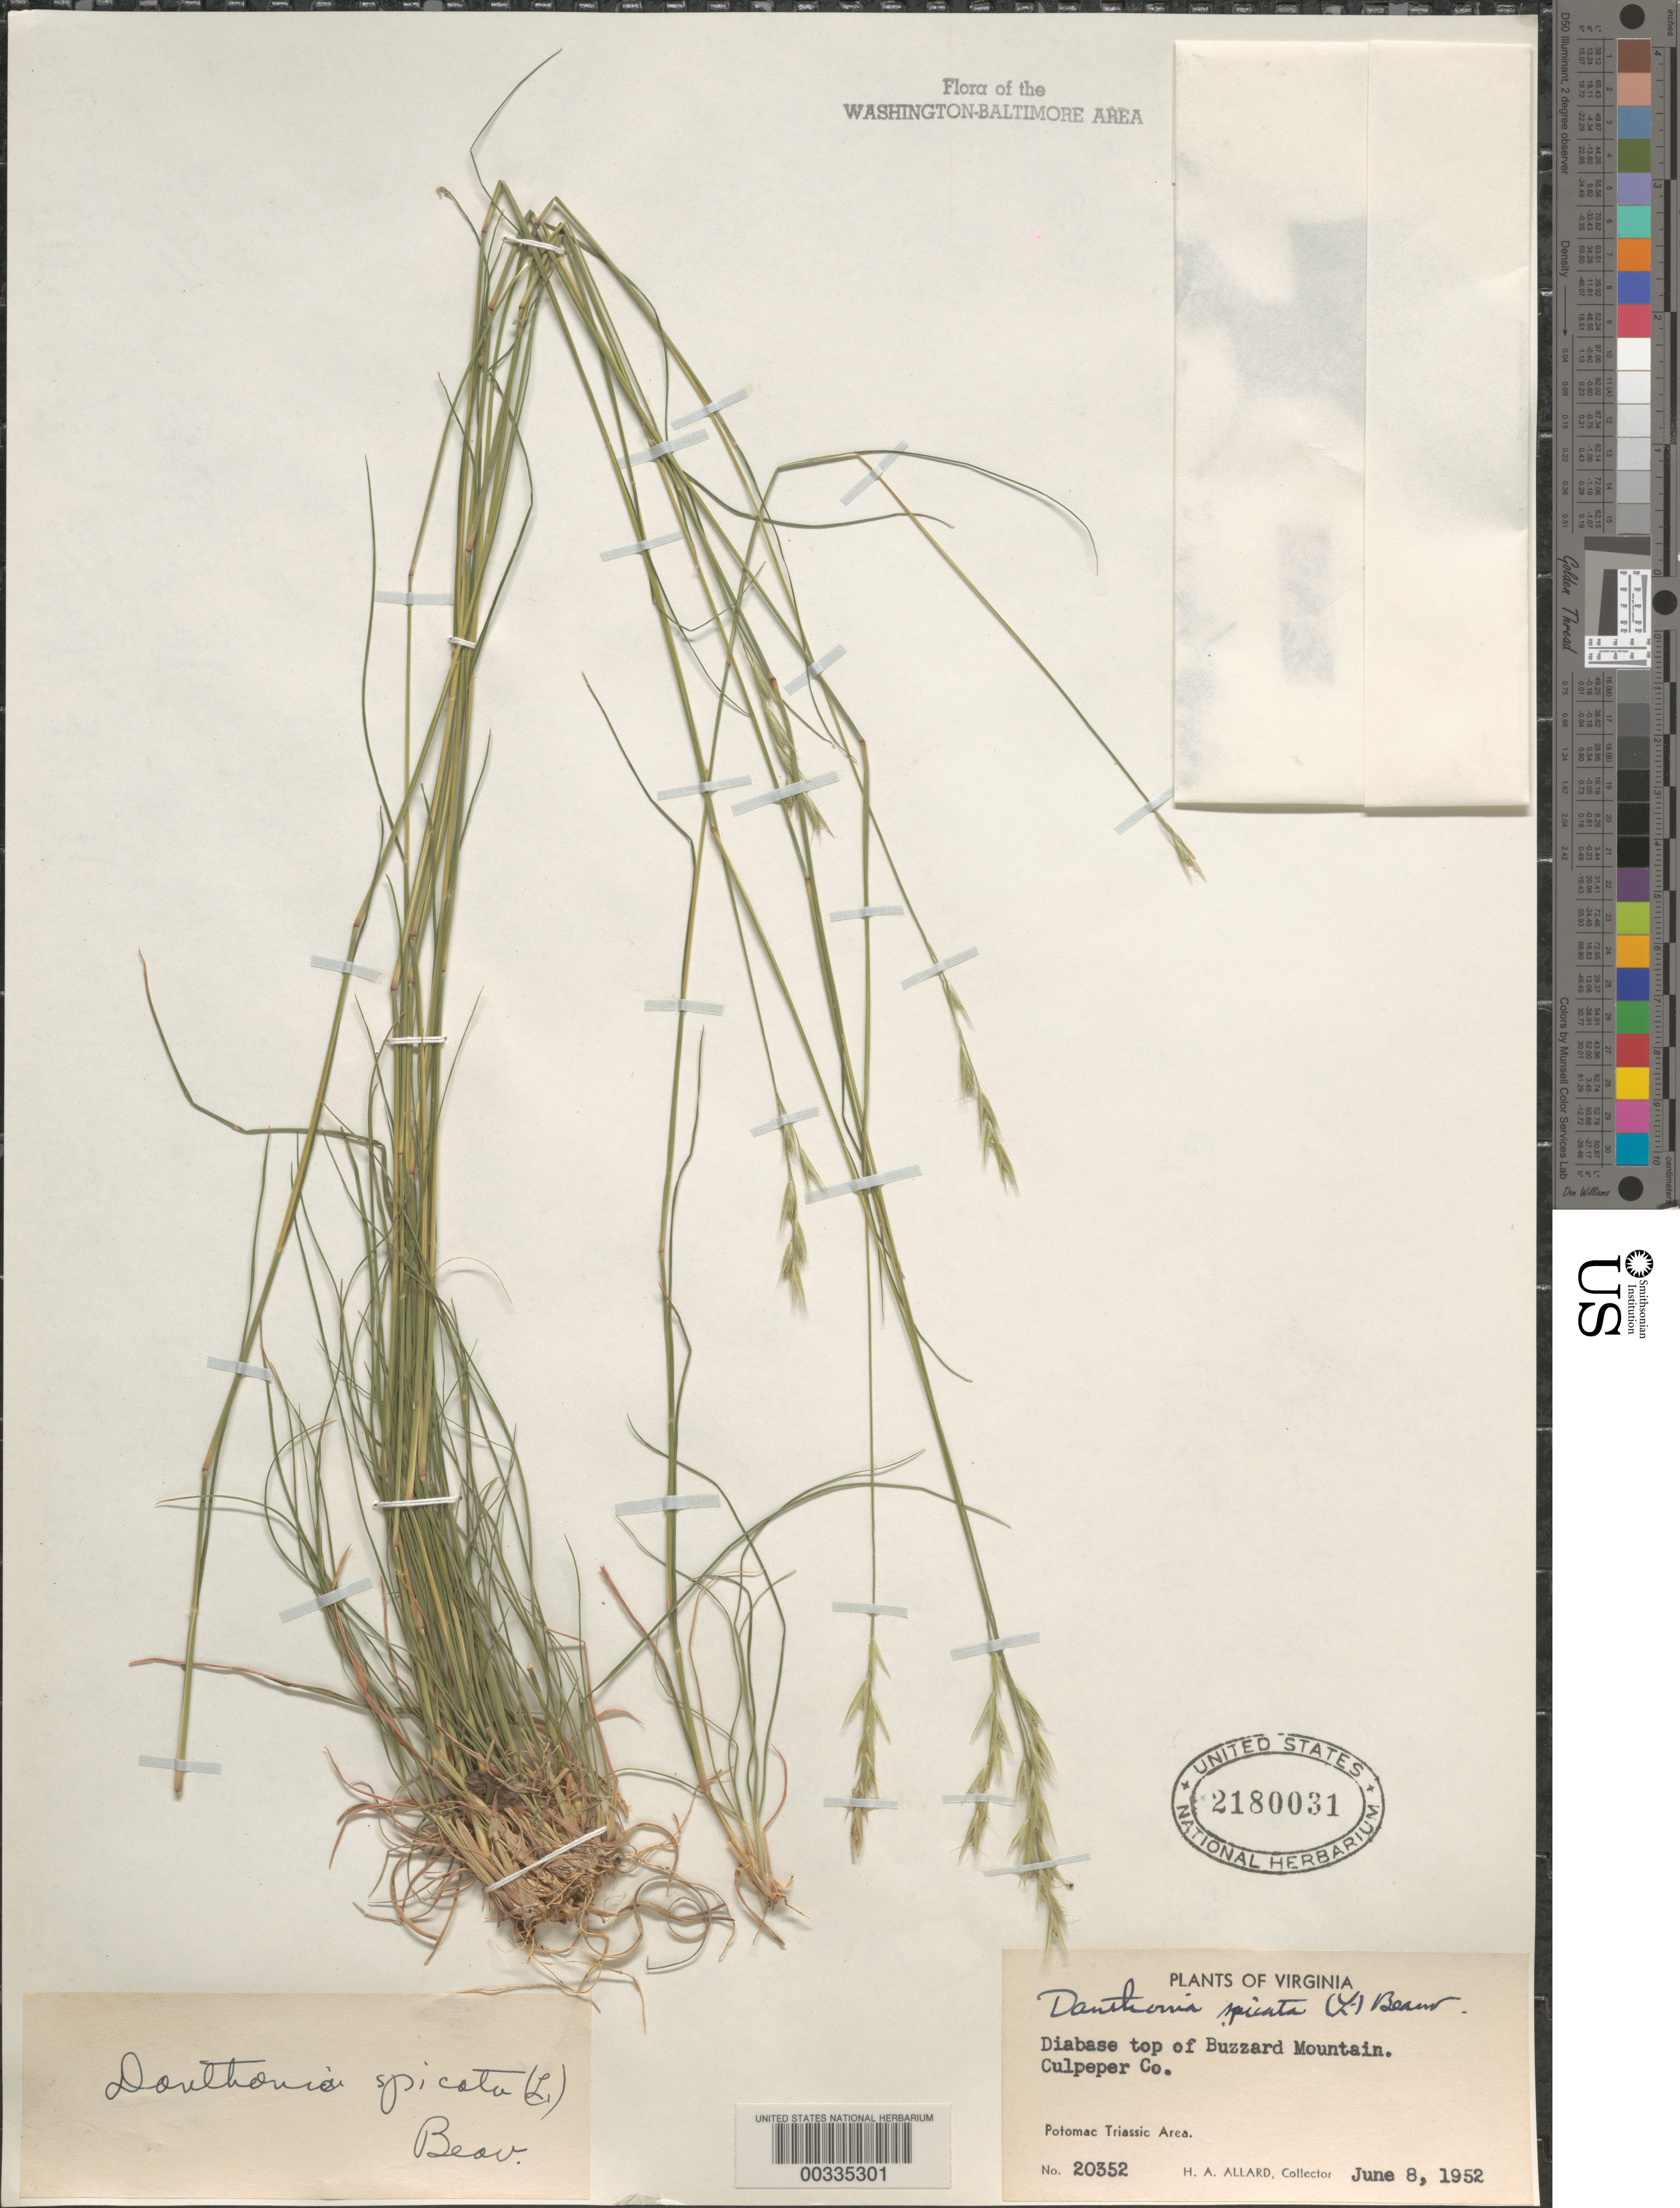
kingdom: Plantae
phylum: Tracheophyta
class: Liliopsida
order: Poales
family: Poaceae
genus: Danthonia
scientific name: Danthonia spicata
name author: (L.) P. Beauv. ex Roem. & Schult.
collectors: H. A. Allard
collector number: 20352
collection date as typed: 08 Jun 1952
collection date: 1952-06-08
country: United States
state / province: Virginia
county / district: Culpeper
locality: Buzzard Mountain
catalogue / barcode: US 2180031